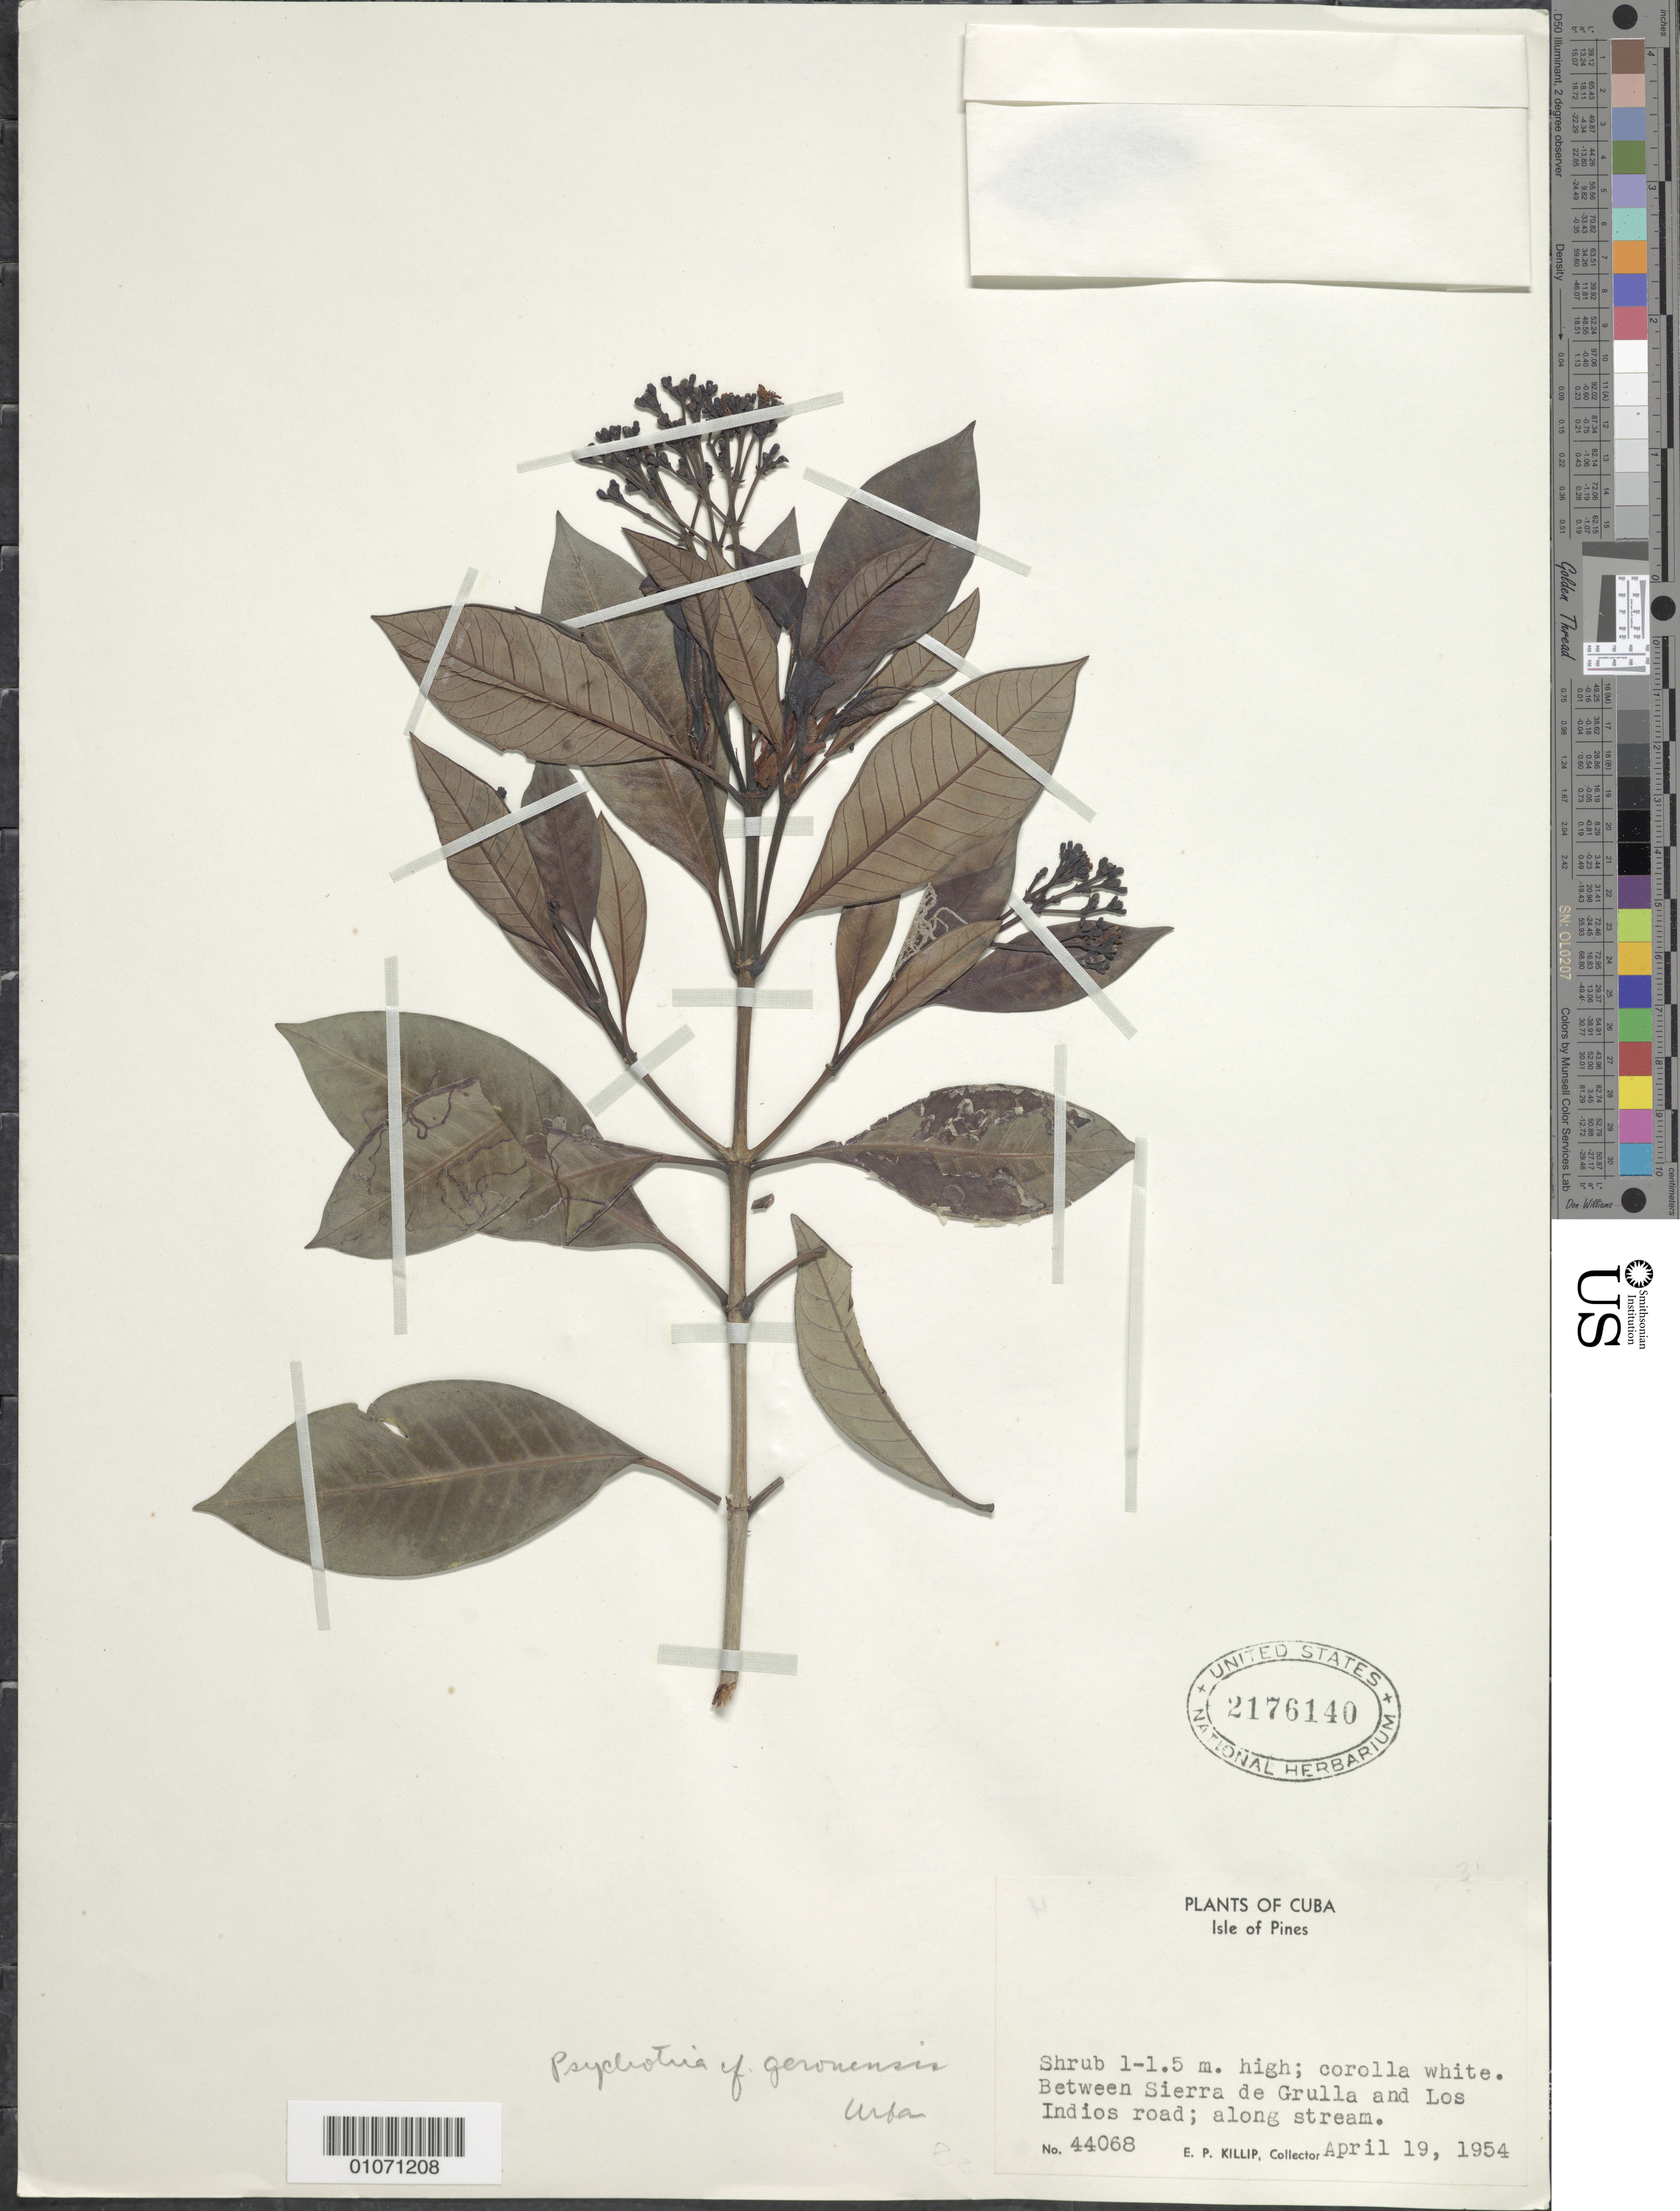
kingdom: Plantae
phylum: Tracheophyta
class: Magnoliopsida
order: Gentianales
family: Rubiaceae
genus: Psychotria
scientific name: Psychotria geronensis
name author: Urb.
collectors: E. P. Killip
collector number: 44068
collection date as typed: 19 Apr 1954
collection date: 1954-04-19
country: Cuba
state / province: Isla de La Juventud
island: Isla de la Juventud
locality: Isle of Pines, between Sierra de Grulla and Los Indios road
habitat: Along stream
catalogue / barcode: US 2176140